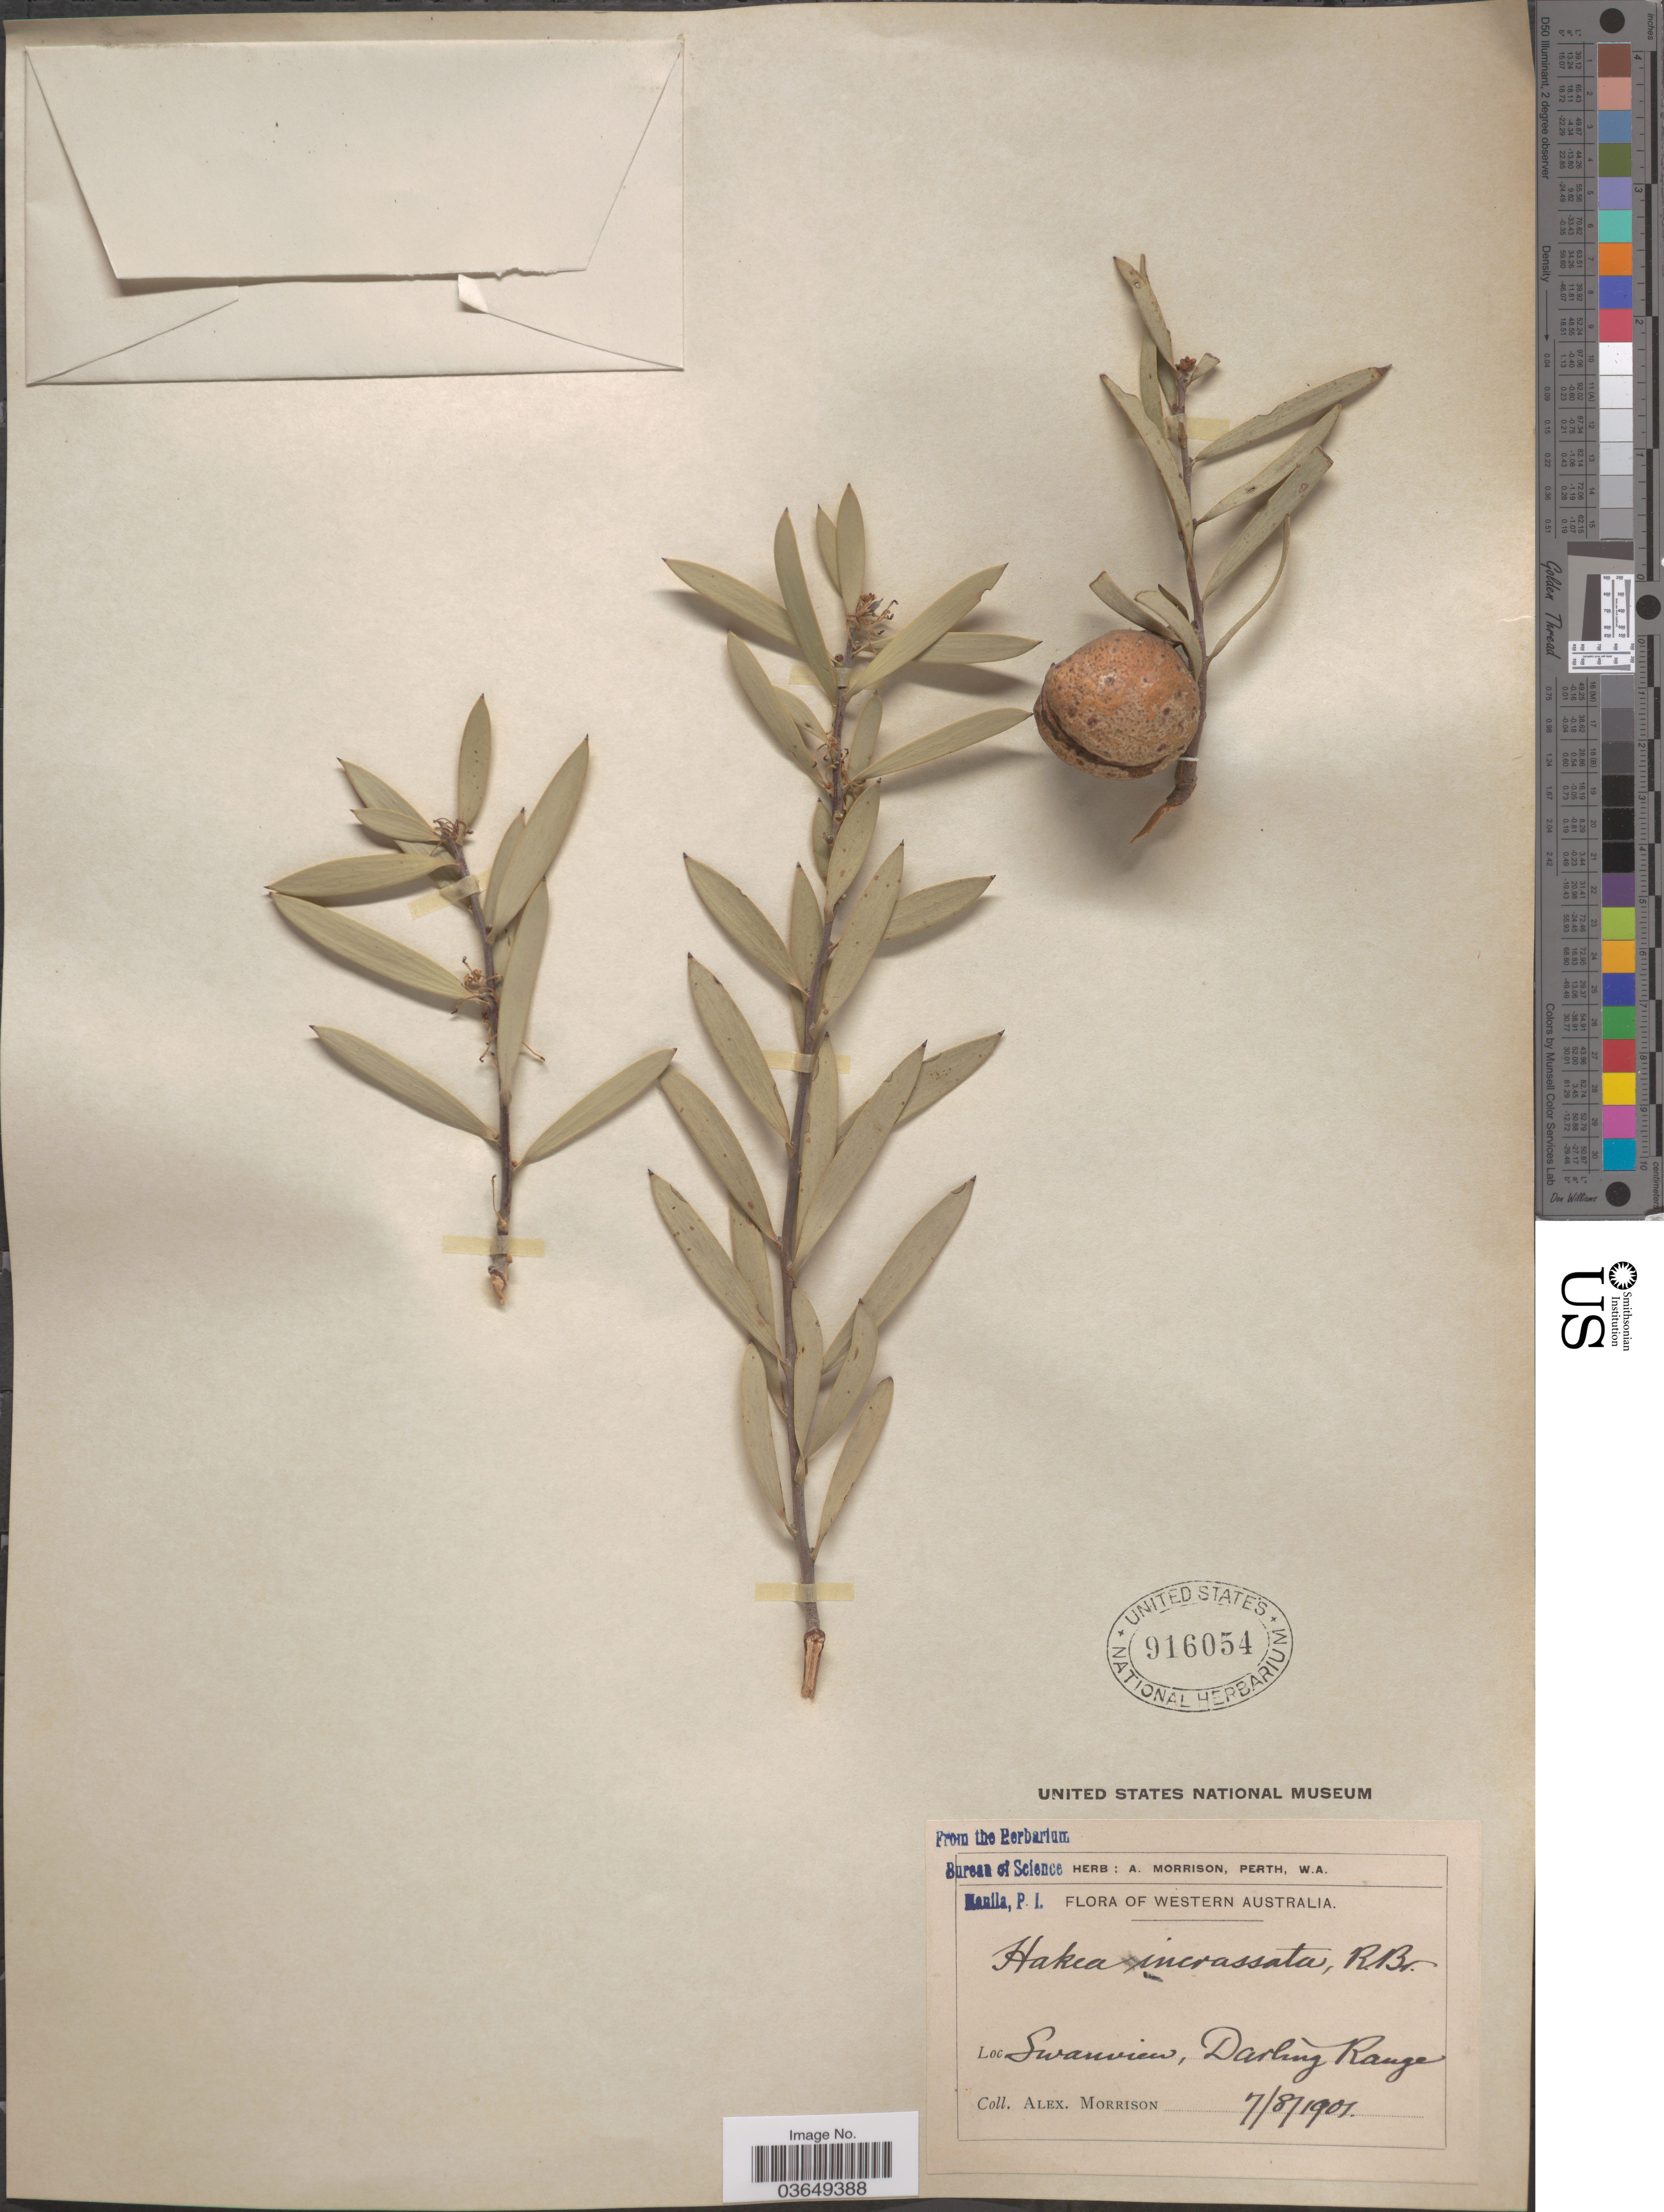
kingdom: Plantae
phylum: Tracheophyta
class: Magnoliopsida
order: Proteales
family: Proteaceae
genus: Hakea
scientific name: Hakea incrassata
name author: R. Br.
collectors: A. Morrison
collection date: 1901-08-07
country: Australia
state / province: Western Australia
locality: Swanview, Darling Range.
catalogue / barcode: US 916054